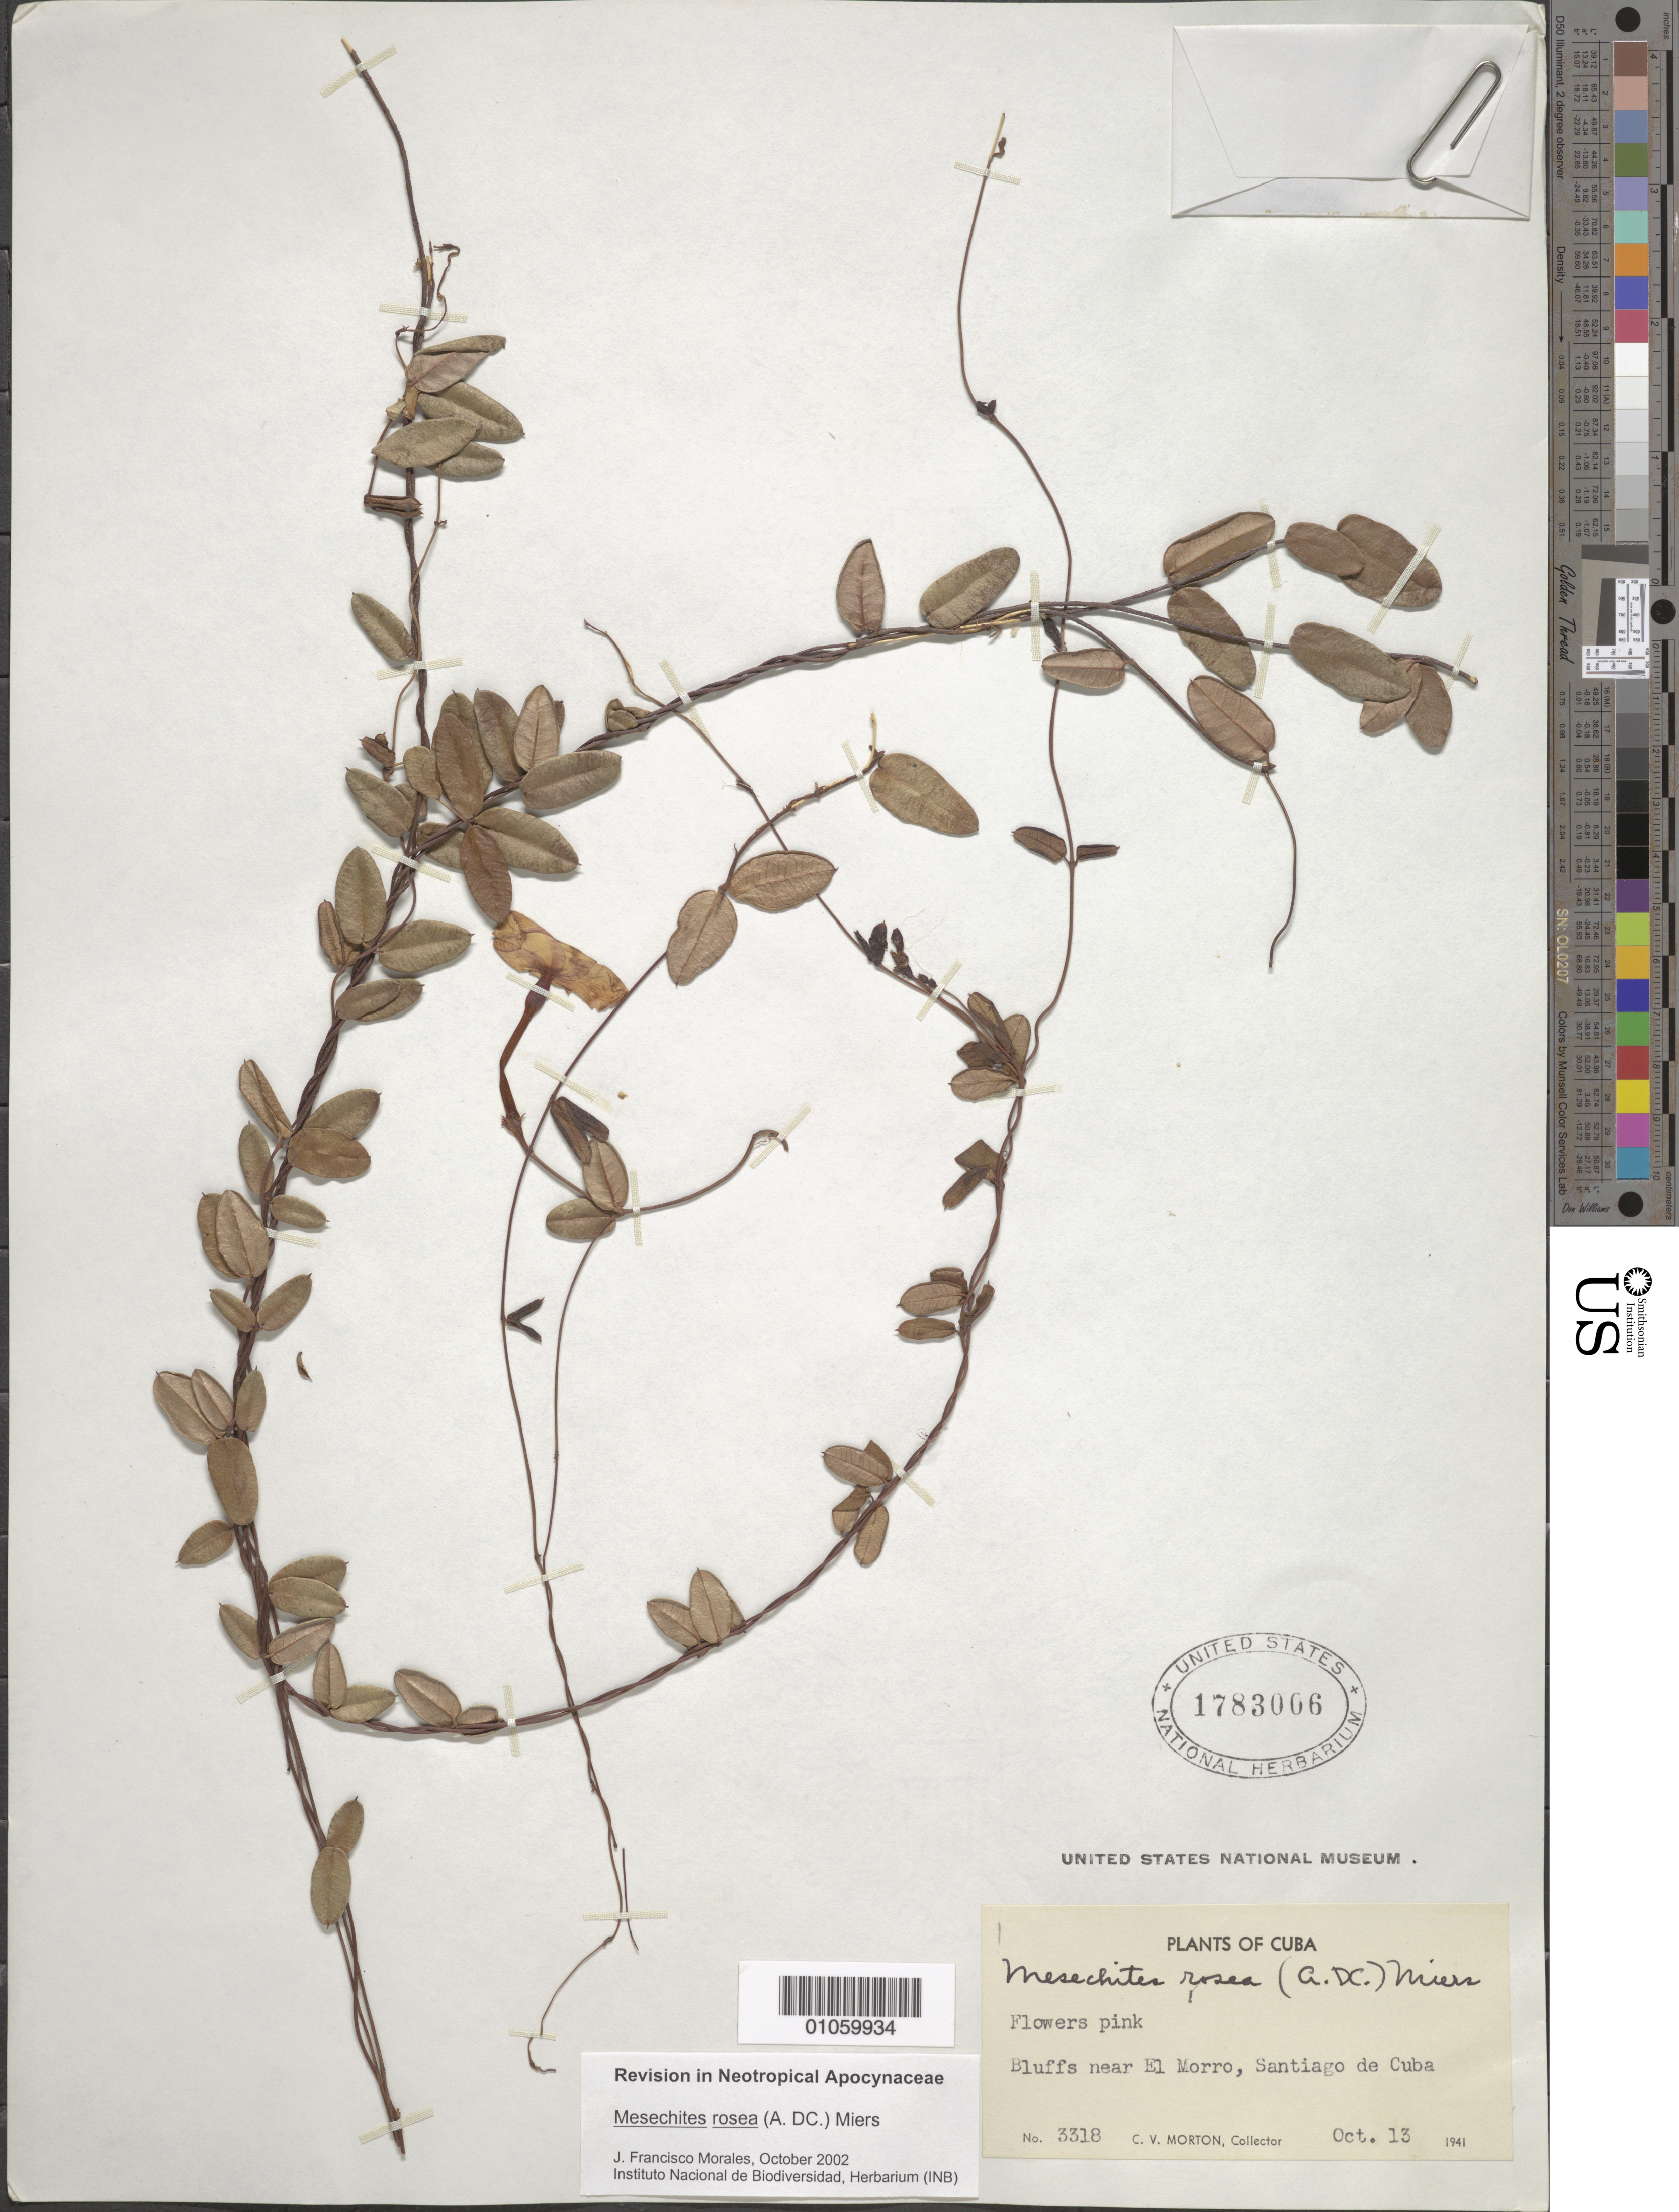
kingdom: Plantae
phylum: Tracheophyta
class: Magnoliopsida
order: Gentianales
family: Apocynaceae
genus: Mesechites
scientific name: Mesechites roseus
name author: (A. DC.) Miers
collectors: C. V. Morton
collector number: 3318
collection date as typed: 13 Oct 1941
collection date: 1941-10-13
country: Cuba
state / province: Santiago de Cuba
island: Cuba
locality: Bluffs near El Morro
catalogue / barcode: US 1783006